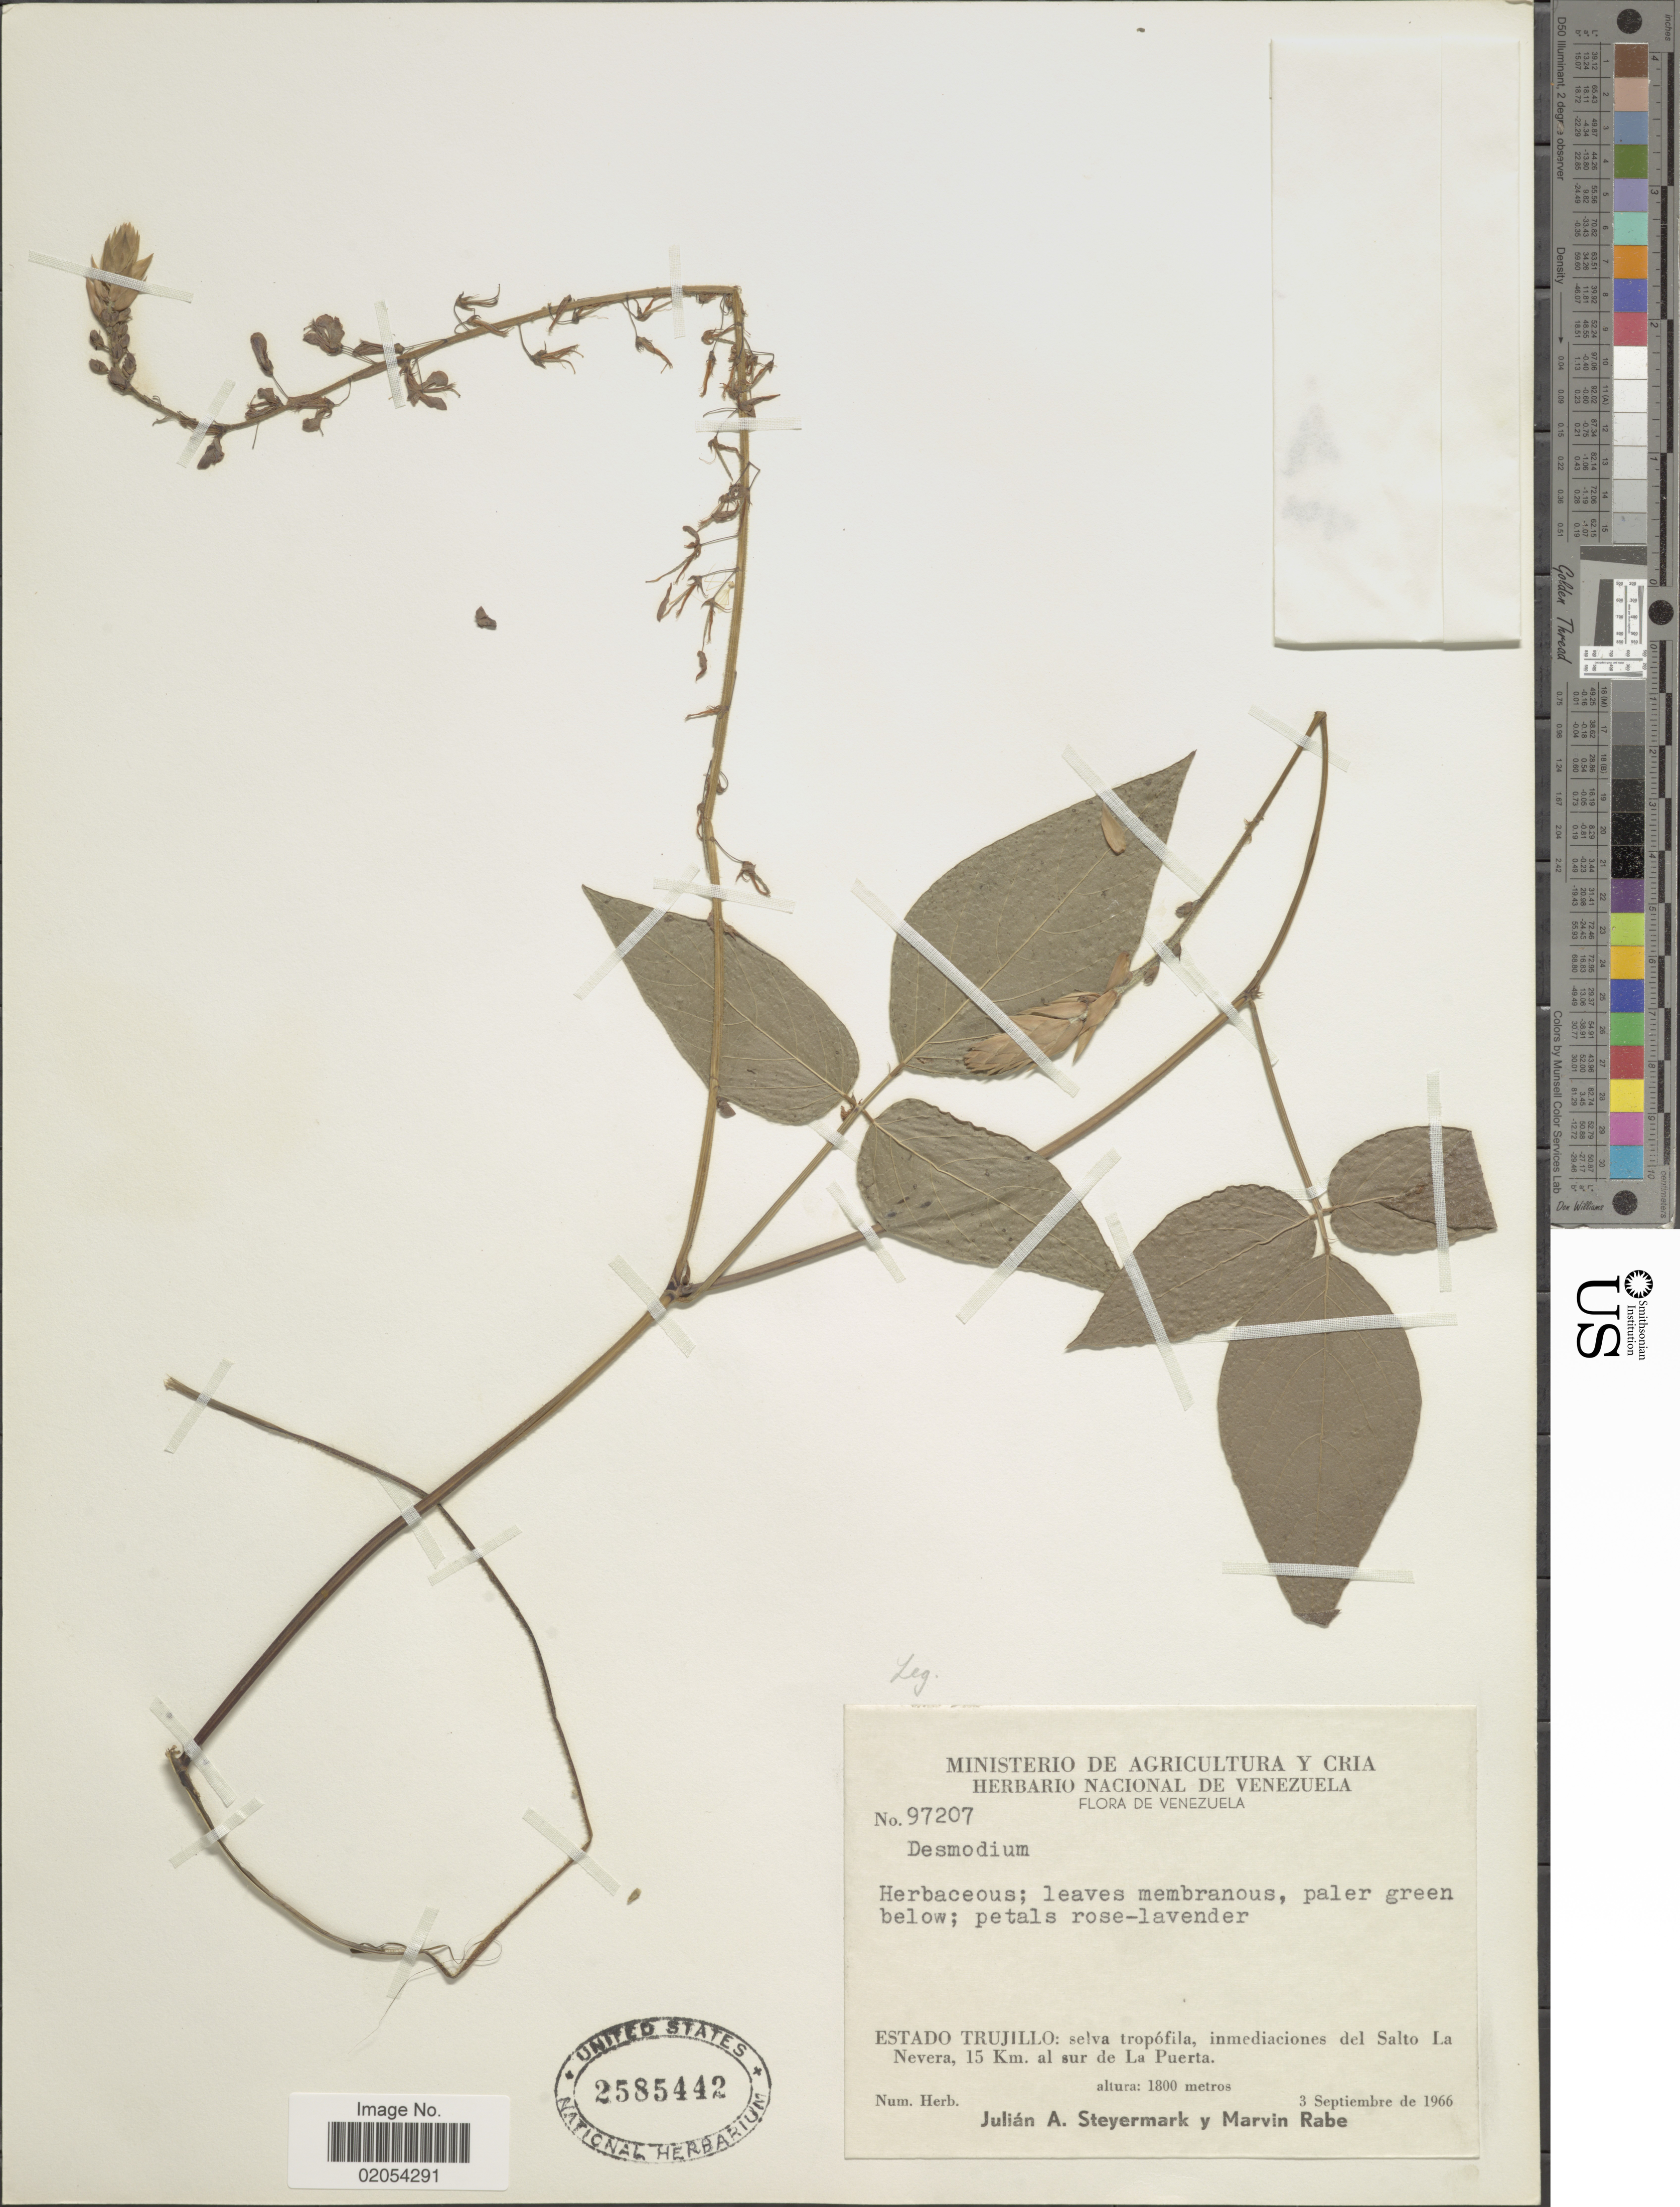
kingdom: Plantae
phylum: Tracheophyta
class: Magnoliopsida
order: Fabales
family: Fabaceae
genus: Desmodium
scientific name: Desmodium sp.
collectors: J. Steyermark & M. Rabe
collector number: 97207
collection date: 1966-09-03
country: Venezuela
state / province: Trujillo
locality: Estado Trujillo: selva tropofila, inmediaciones del Salto La Nevera, 15 Km. al sur de La Puerta.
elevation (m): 1800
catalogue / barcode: US 2585442